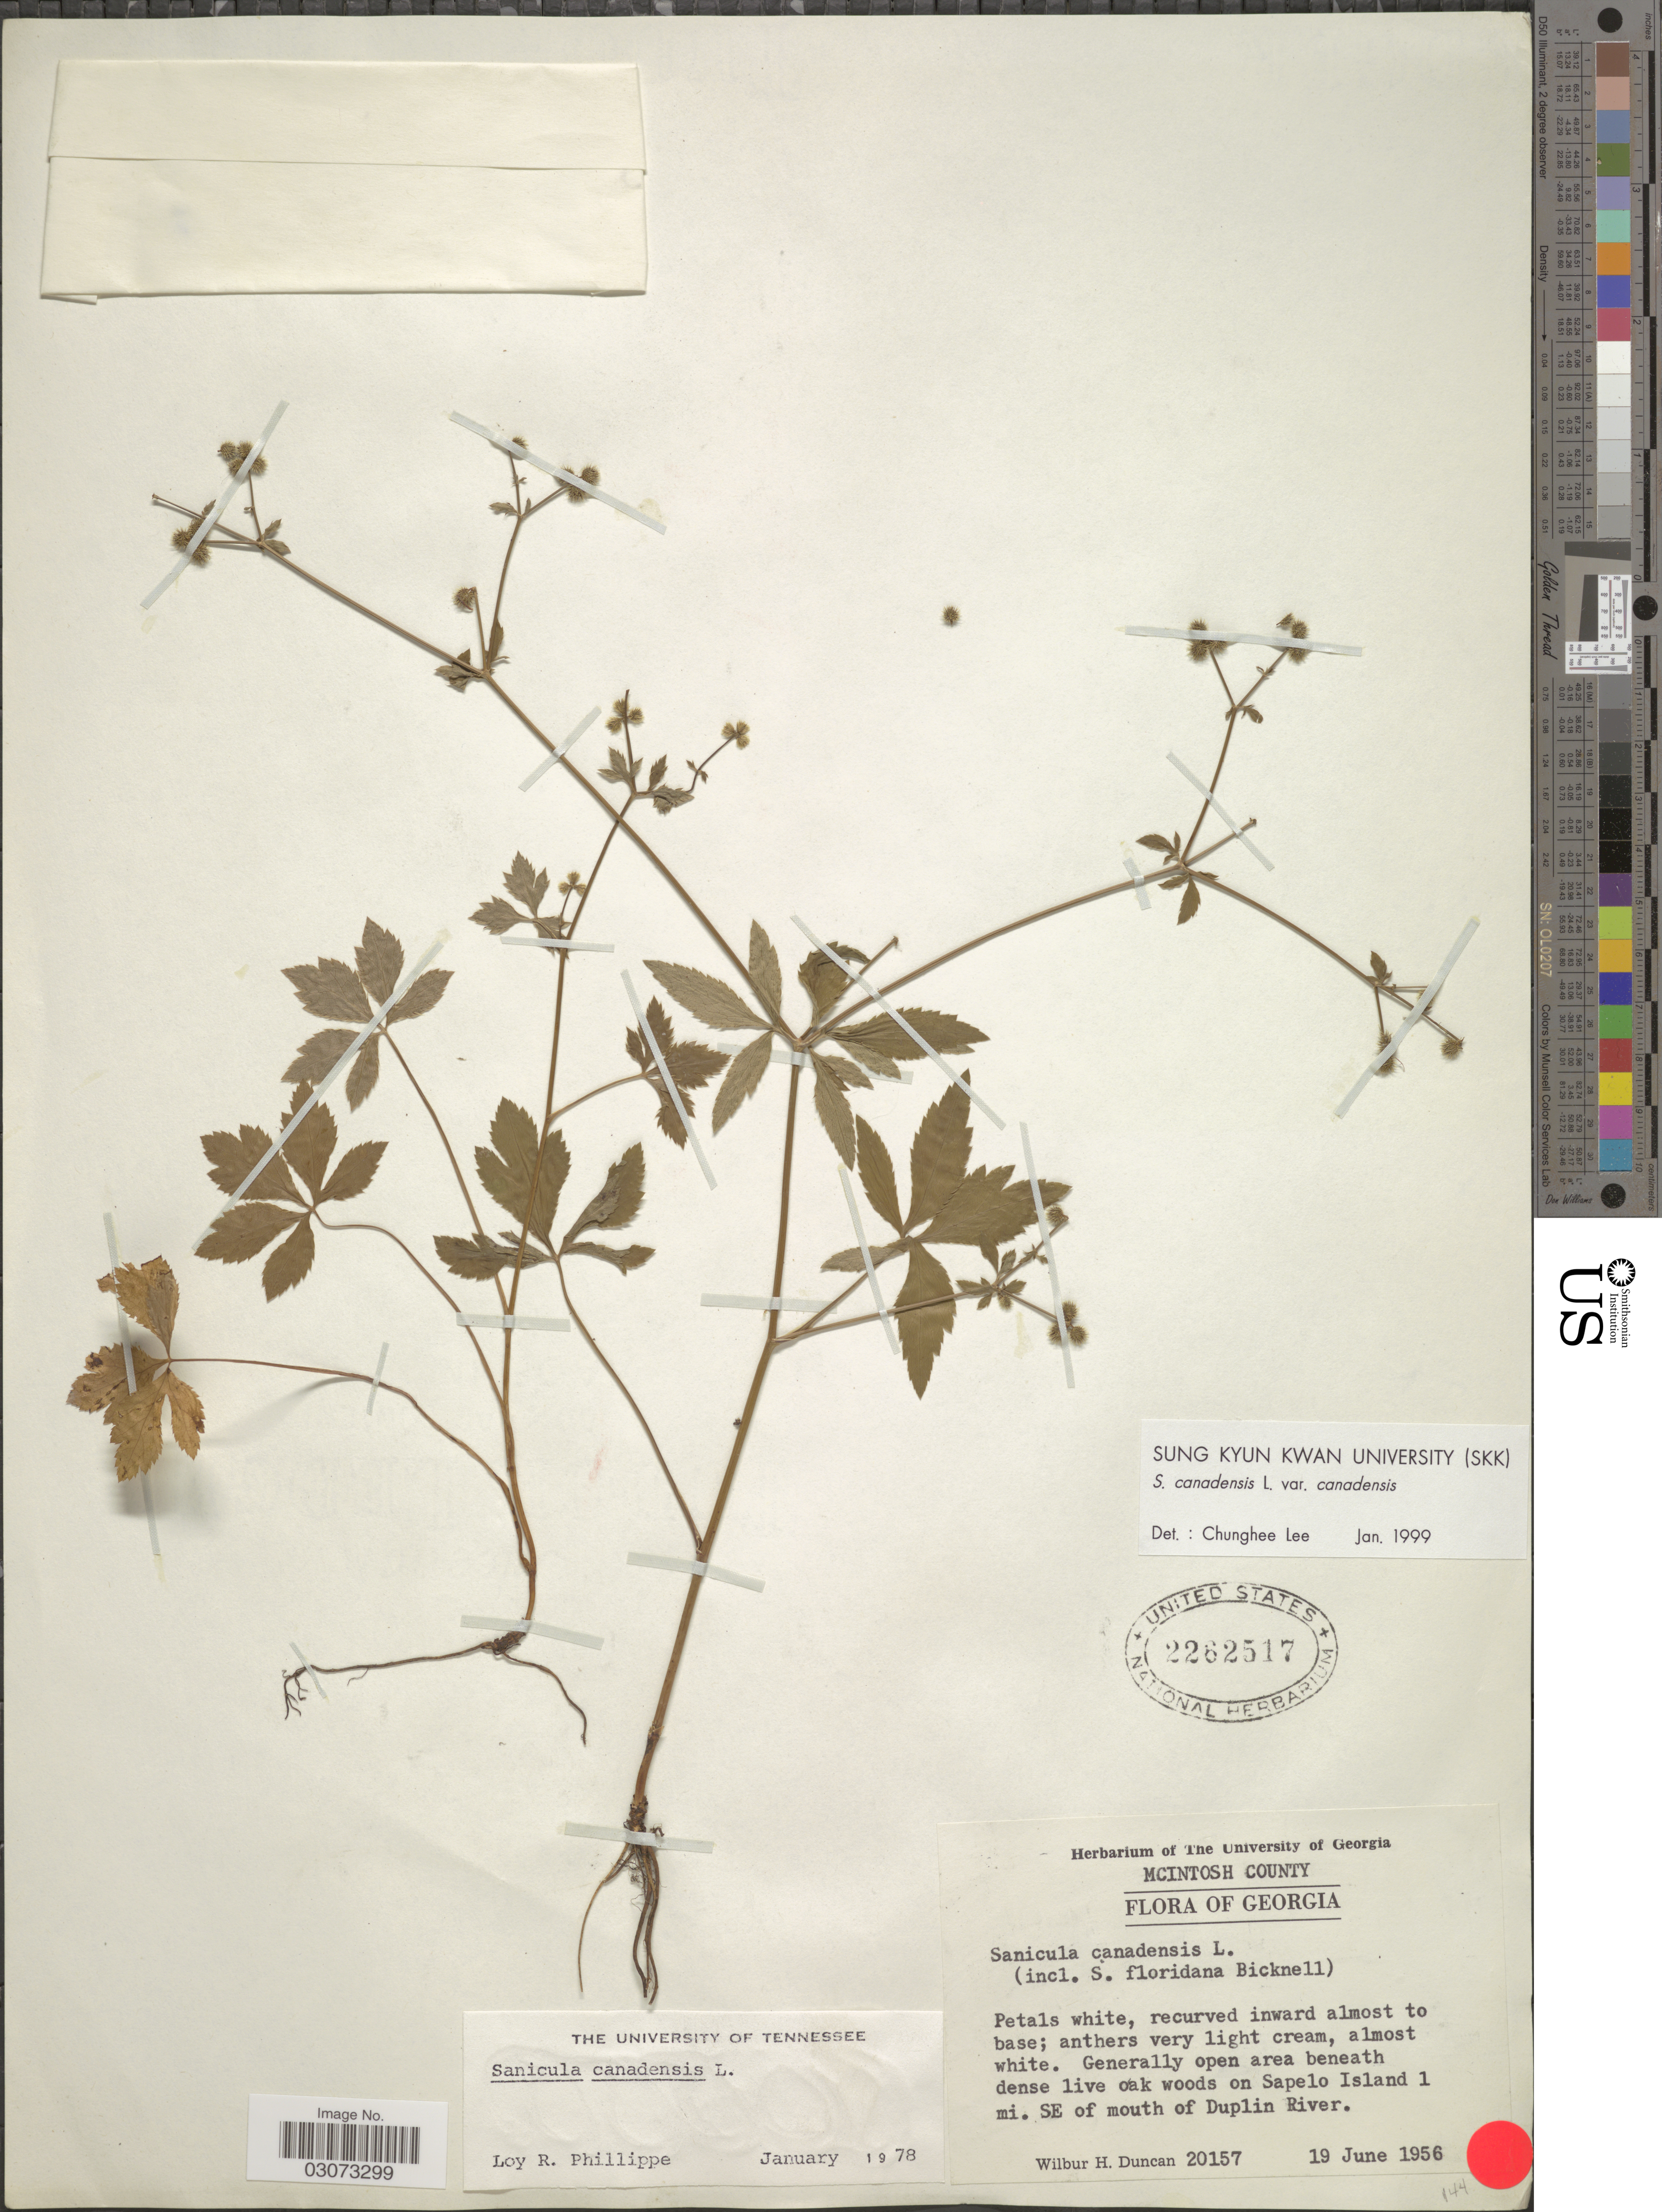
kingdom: Plantae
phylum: Tracheophyta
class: Magnoliopsida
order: Apiales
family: Apiaceae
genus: Sanicula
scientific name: Sanicula canadensis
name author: L.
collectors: W. H. Duncan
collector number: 20157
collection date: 1956-06-19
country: United States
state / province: Georgia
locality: Mcintosh County. Generally open area beneath dense live oak woods on Sapelo Island 1 mi. SE of mouth of Duplin River.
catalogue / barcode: US 2262517